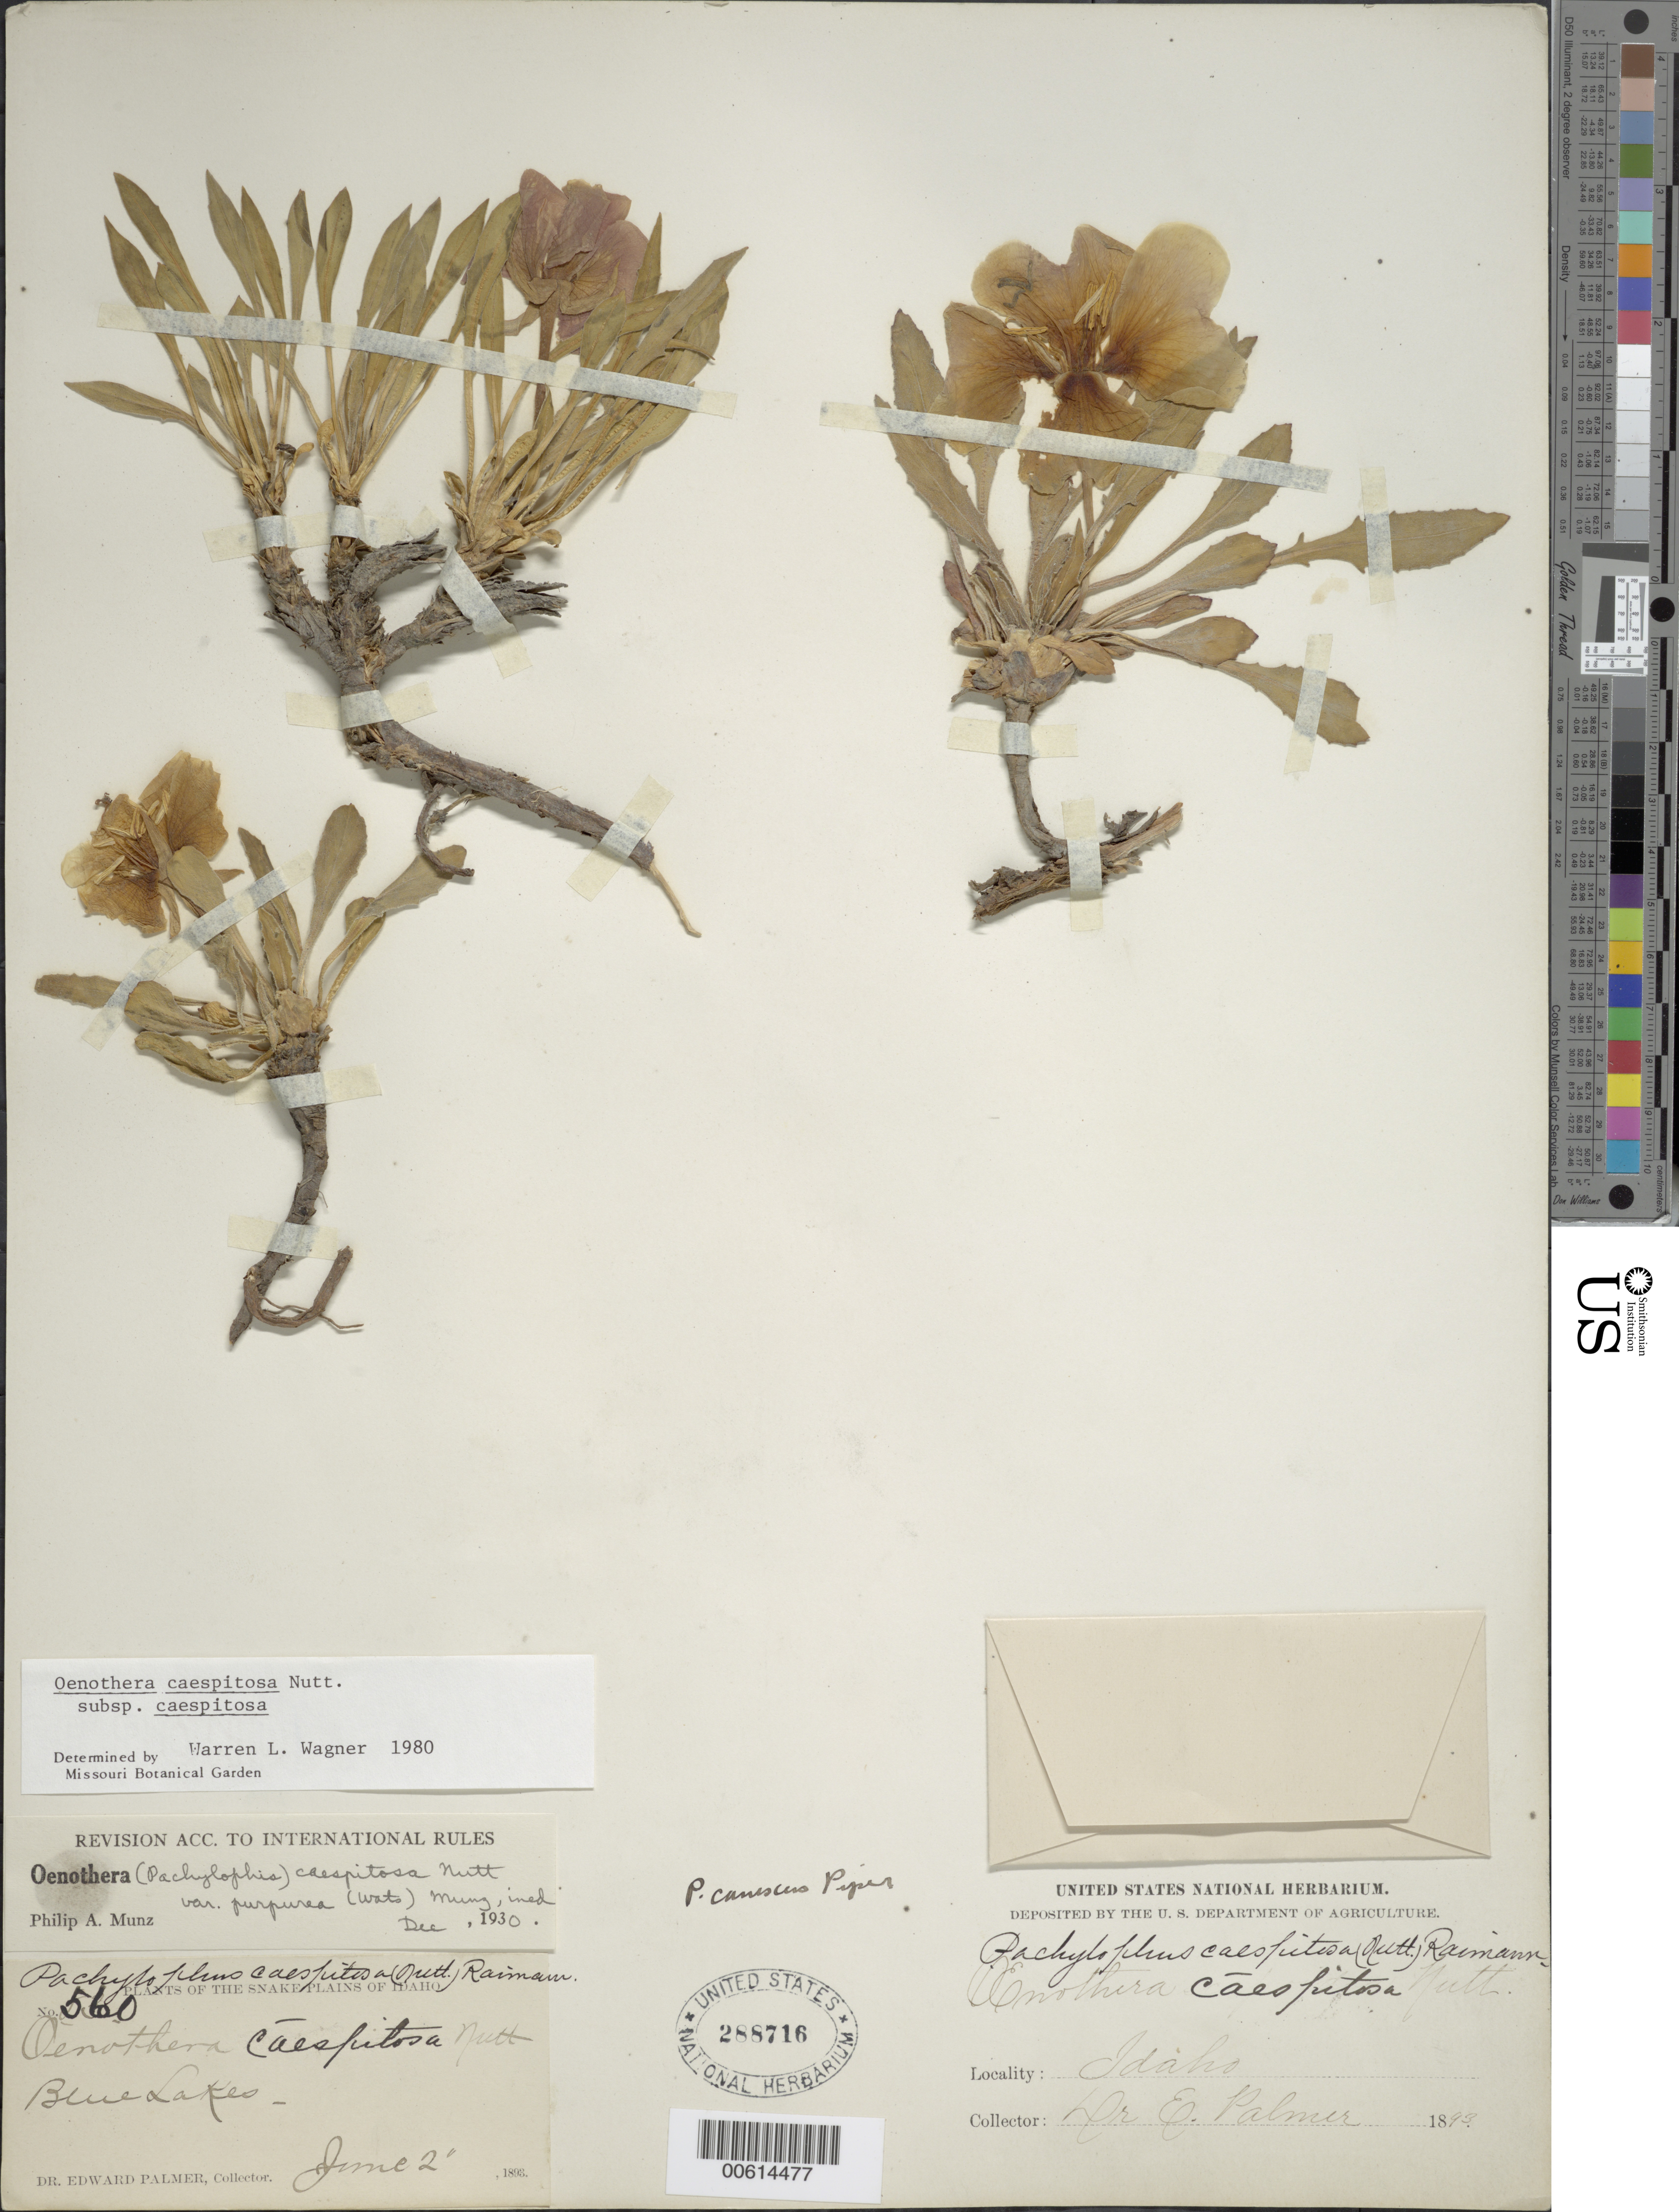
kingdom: Plantae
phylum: Tracheophyta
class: Magnoliopsida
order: Myrtales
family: Onagraceae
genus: Oenothera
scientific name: Oenothera cespitosa subsp. cespitosa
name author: Nutt.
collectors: E. Palmer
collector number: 560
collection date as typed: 02 Jun 1893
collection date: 1893-06-02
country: United States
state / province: Idaho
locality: Blue Lakes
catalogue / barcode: US 288716